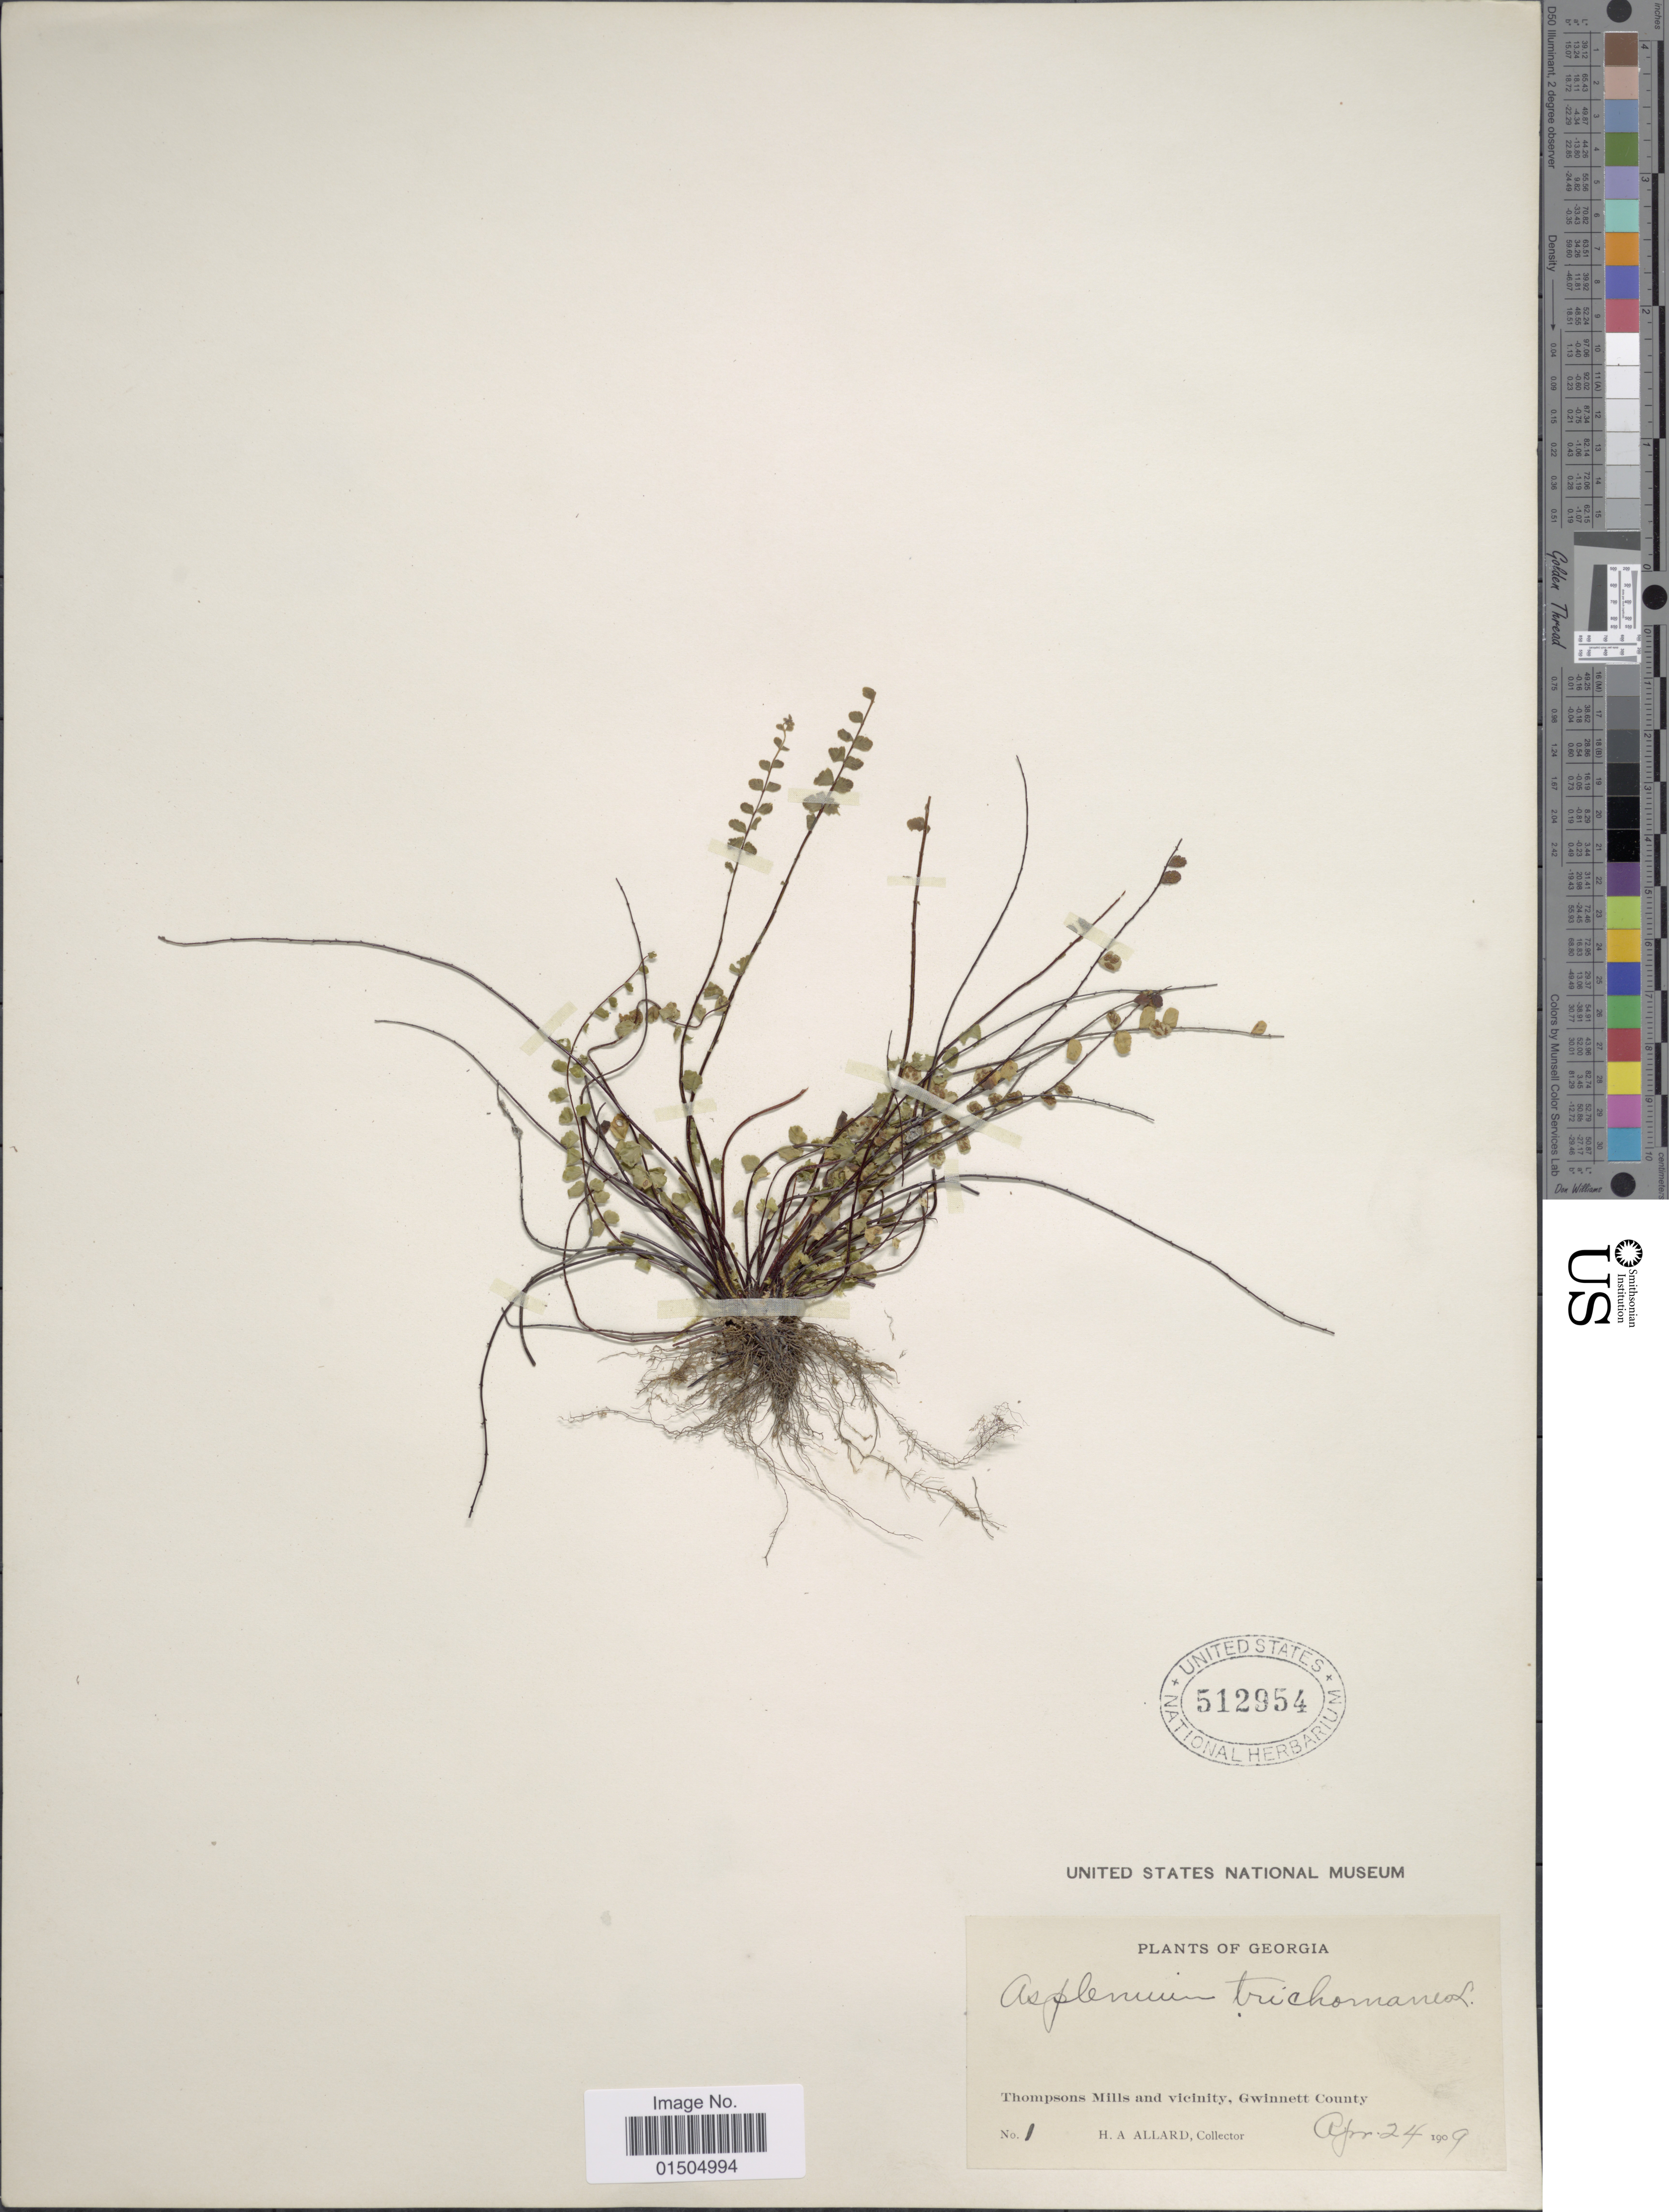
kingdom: Plantae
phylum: Tracheophyta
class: Polypodiopsida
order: Polypodiales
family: Aspleniaceae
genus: Asplenium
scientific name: Asplenium trichomanes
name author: L.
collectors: H. A. Allard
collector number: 1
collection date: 1909-04-24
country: United States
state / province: Georgia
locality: Thompsons Mills and vicinity, Gwinnett County.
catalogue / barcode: US 512954